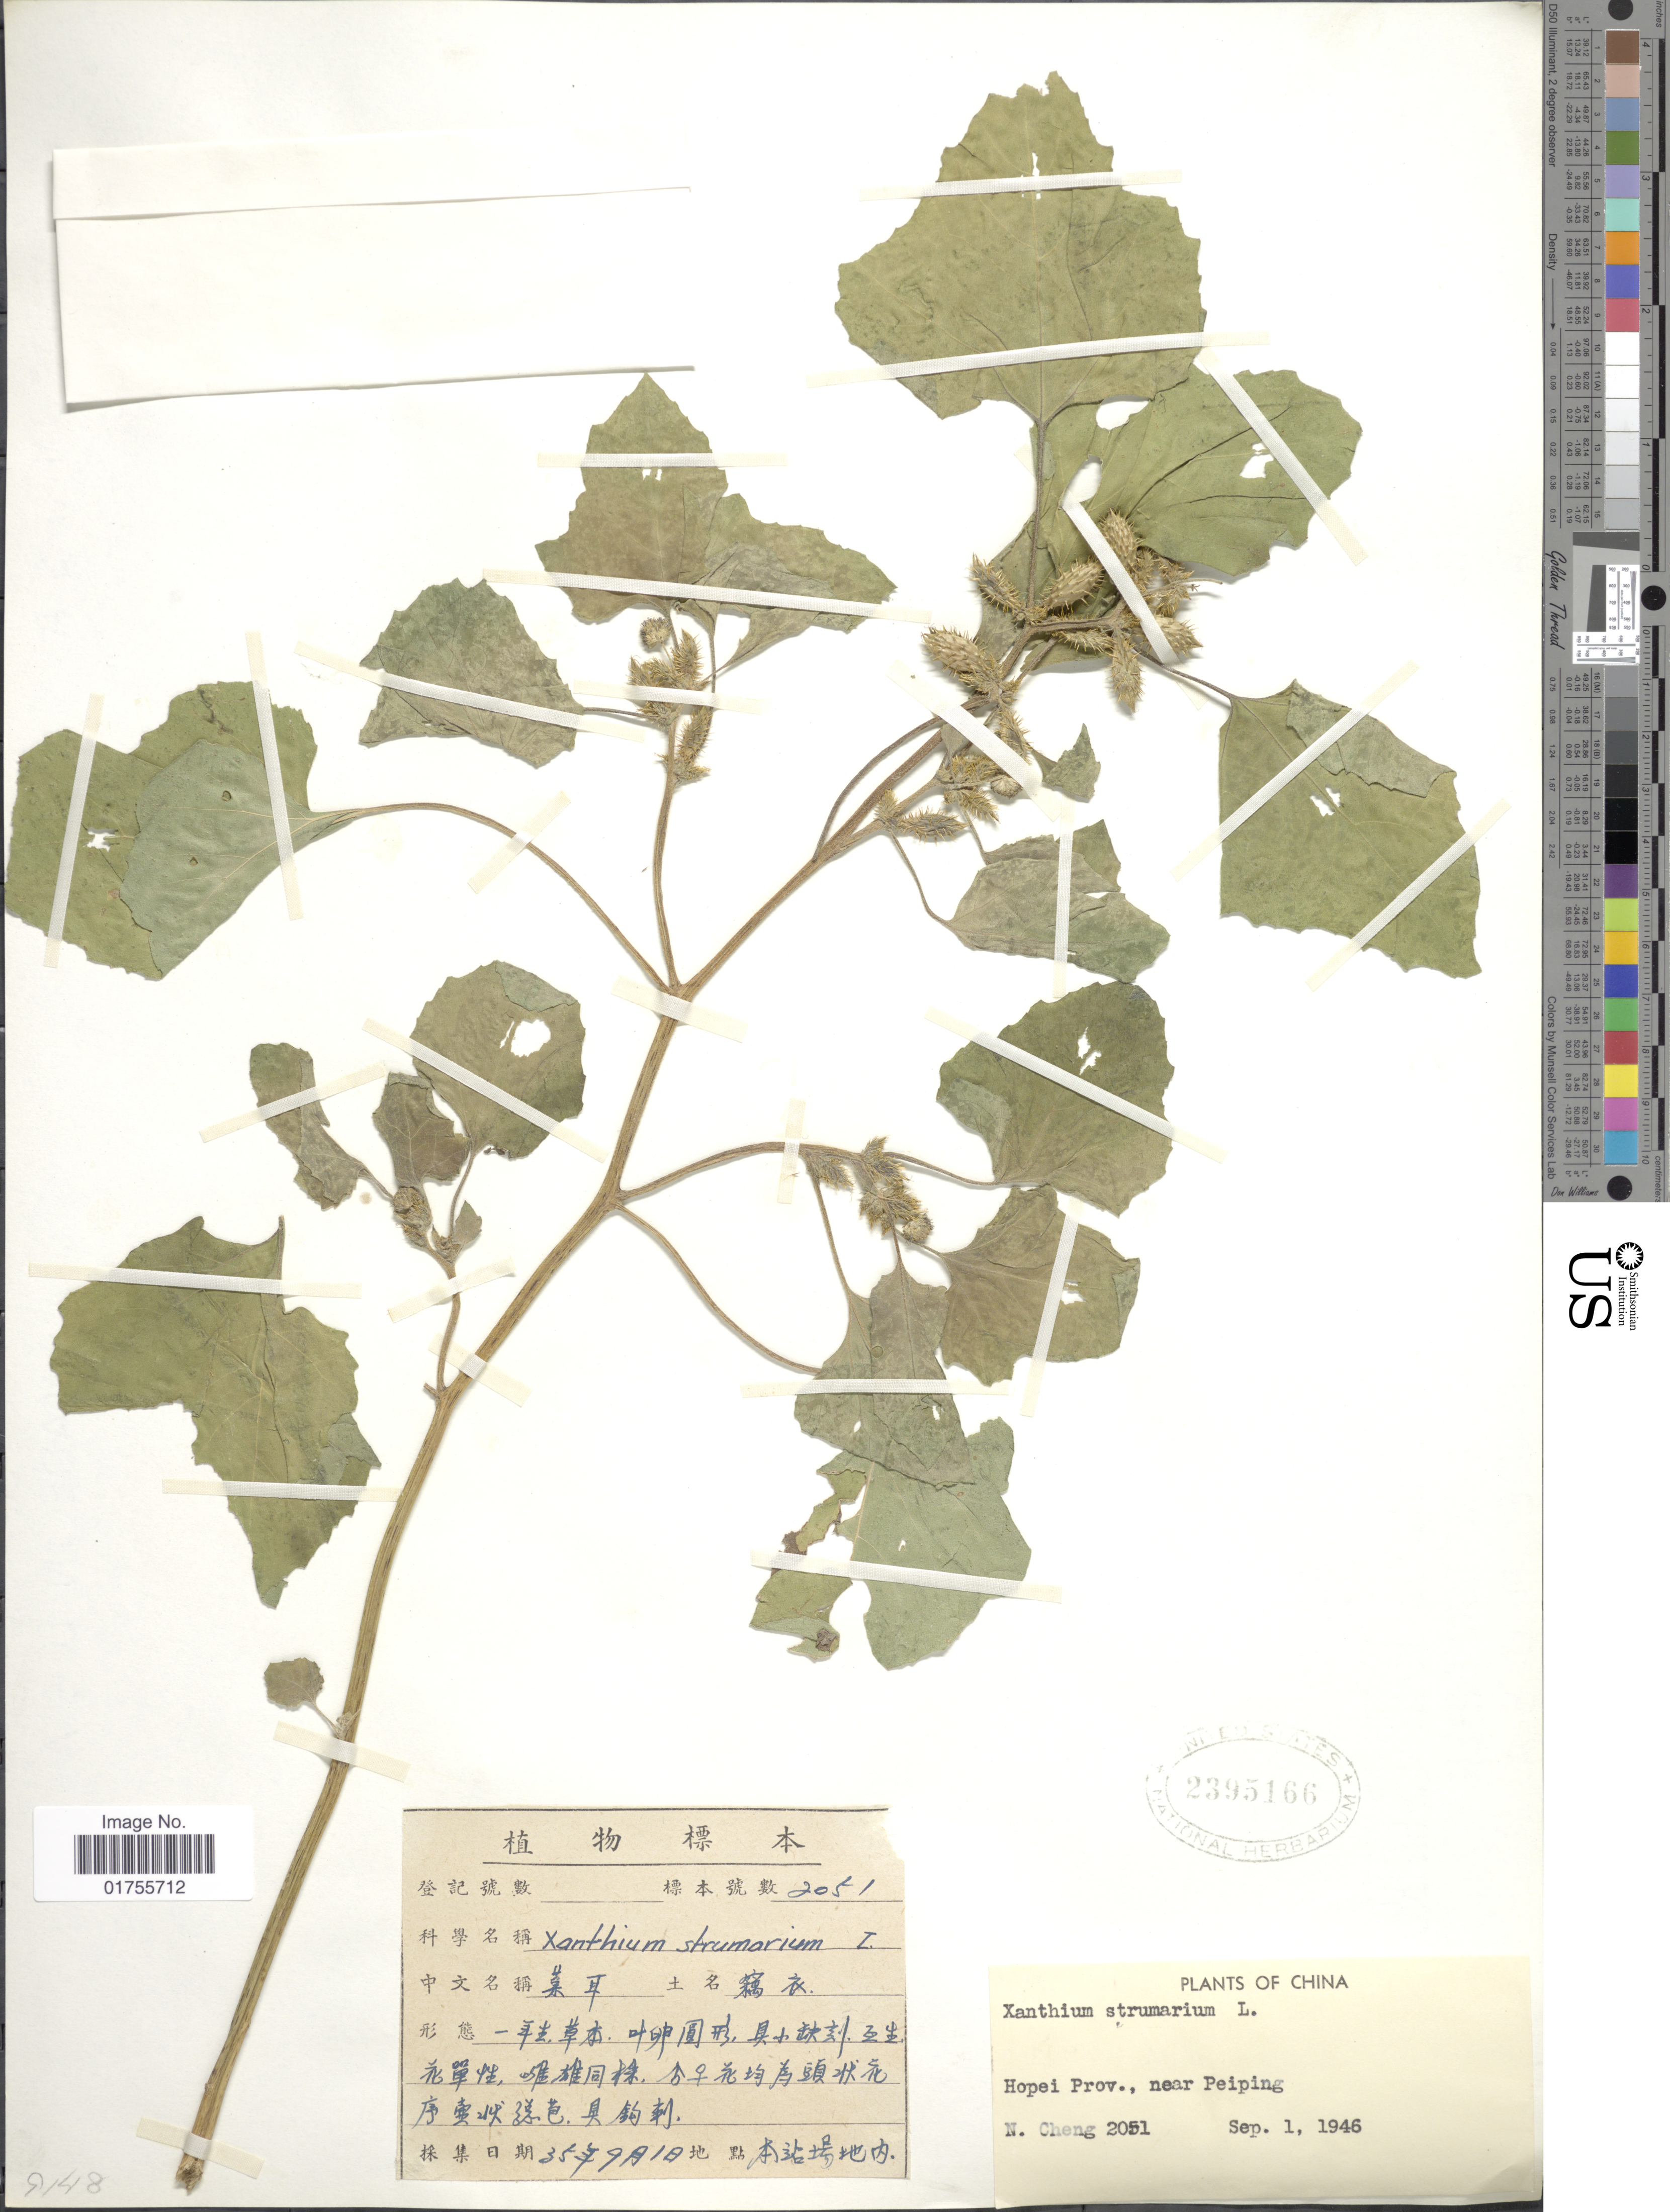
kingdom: Plantae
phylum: Tracheophyta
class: Magnoliopsida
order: Asterales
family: Asteraceae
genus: Xanthium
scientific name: Xanthium strumarium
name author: L.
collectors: N. Cheng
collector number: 2051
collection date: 1946-09-01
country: China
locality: Hopei Prov., near Peiping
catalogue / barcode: US 2395166